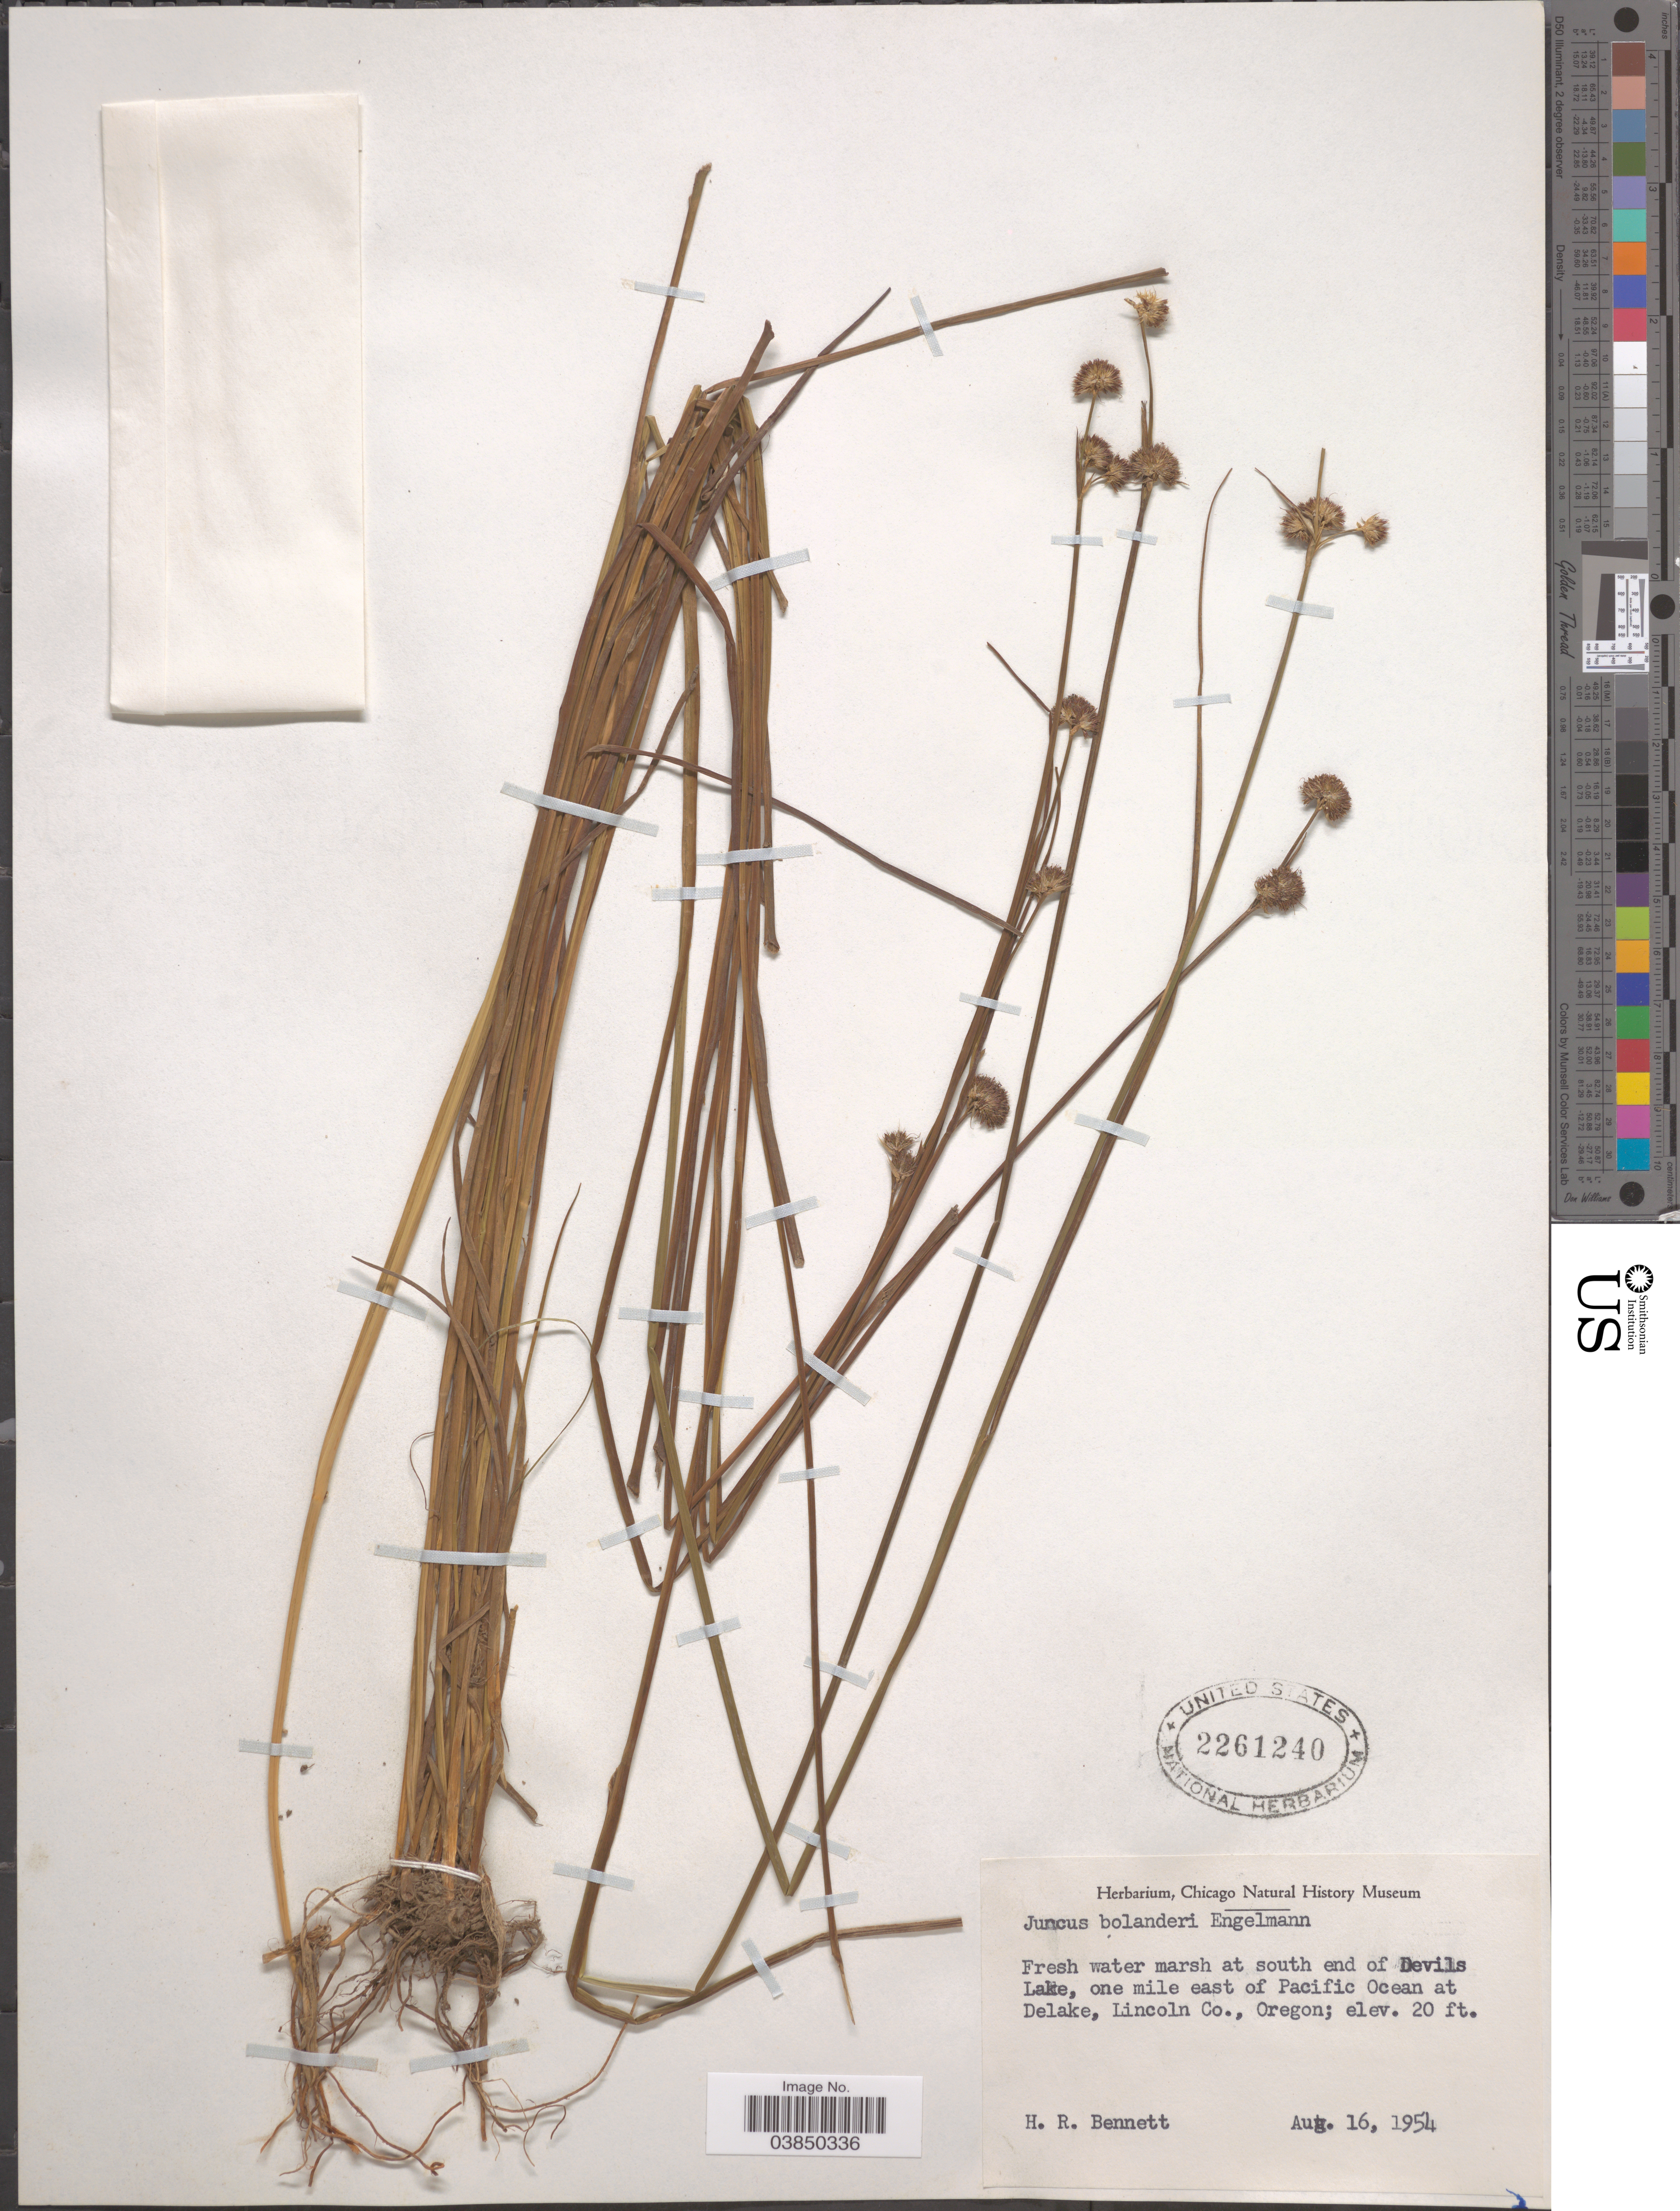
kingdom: Plantae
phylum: Tracheophyta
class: Liliopsida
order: Poales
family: Juncaceae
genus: Juncus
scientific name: Juncus bolanderi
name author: Engelm.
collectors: H. R. Bennett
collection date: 1954-08-16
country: United States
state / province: Oregon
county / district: Lincoln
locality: Fresh water marsh at S end of Devils Lake, one mile E of Pacific Ocean at Delake,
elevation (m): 6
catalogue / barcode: US 2261240